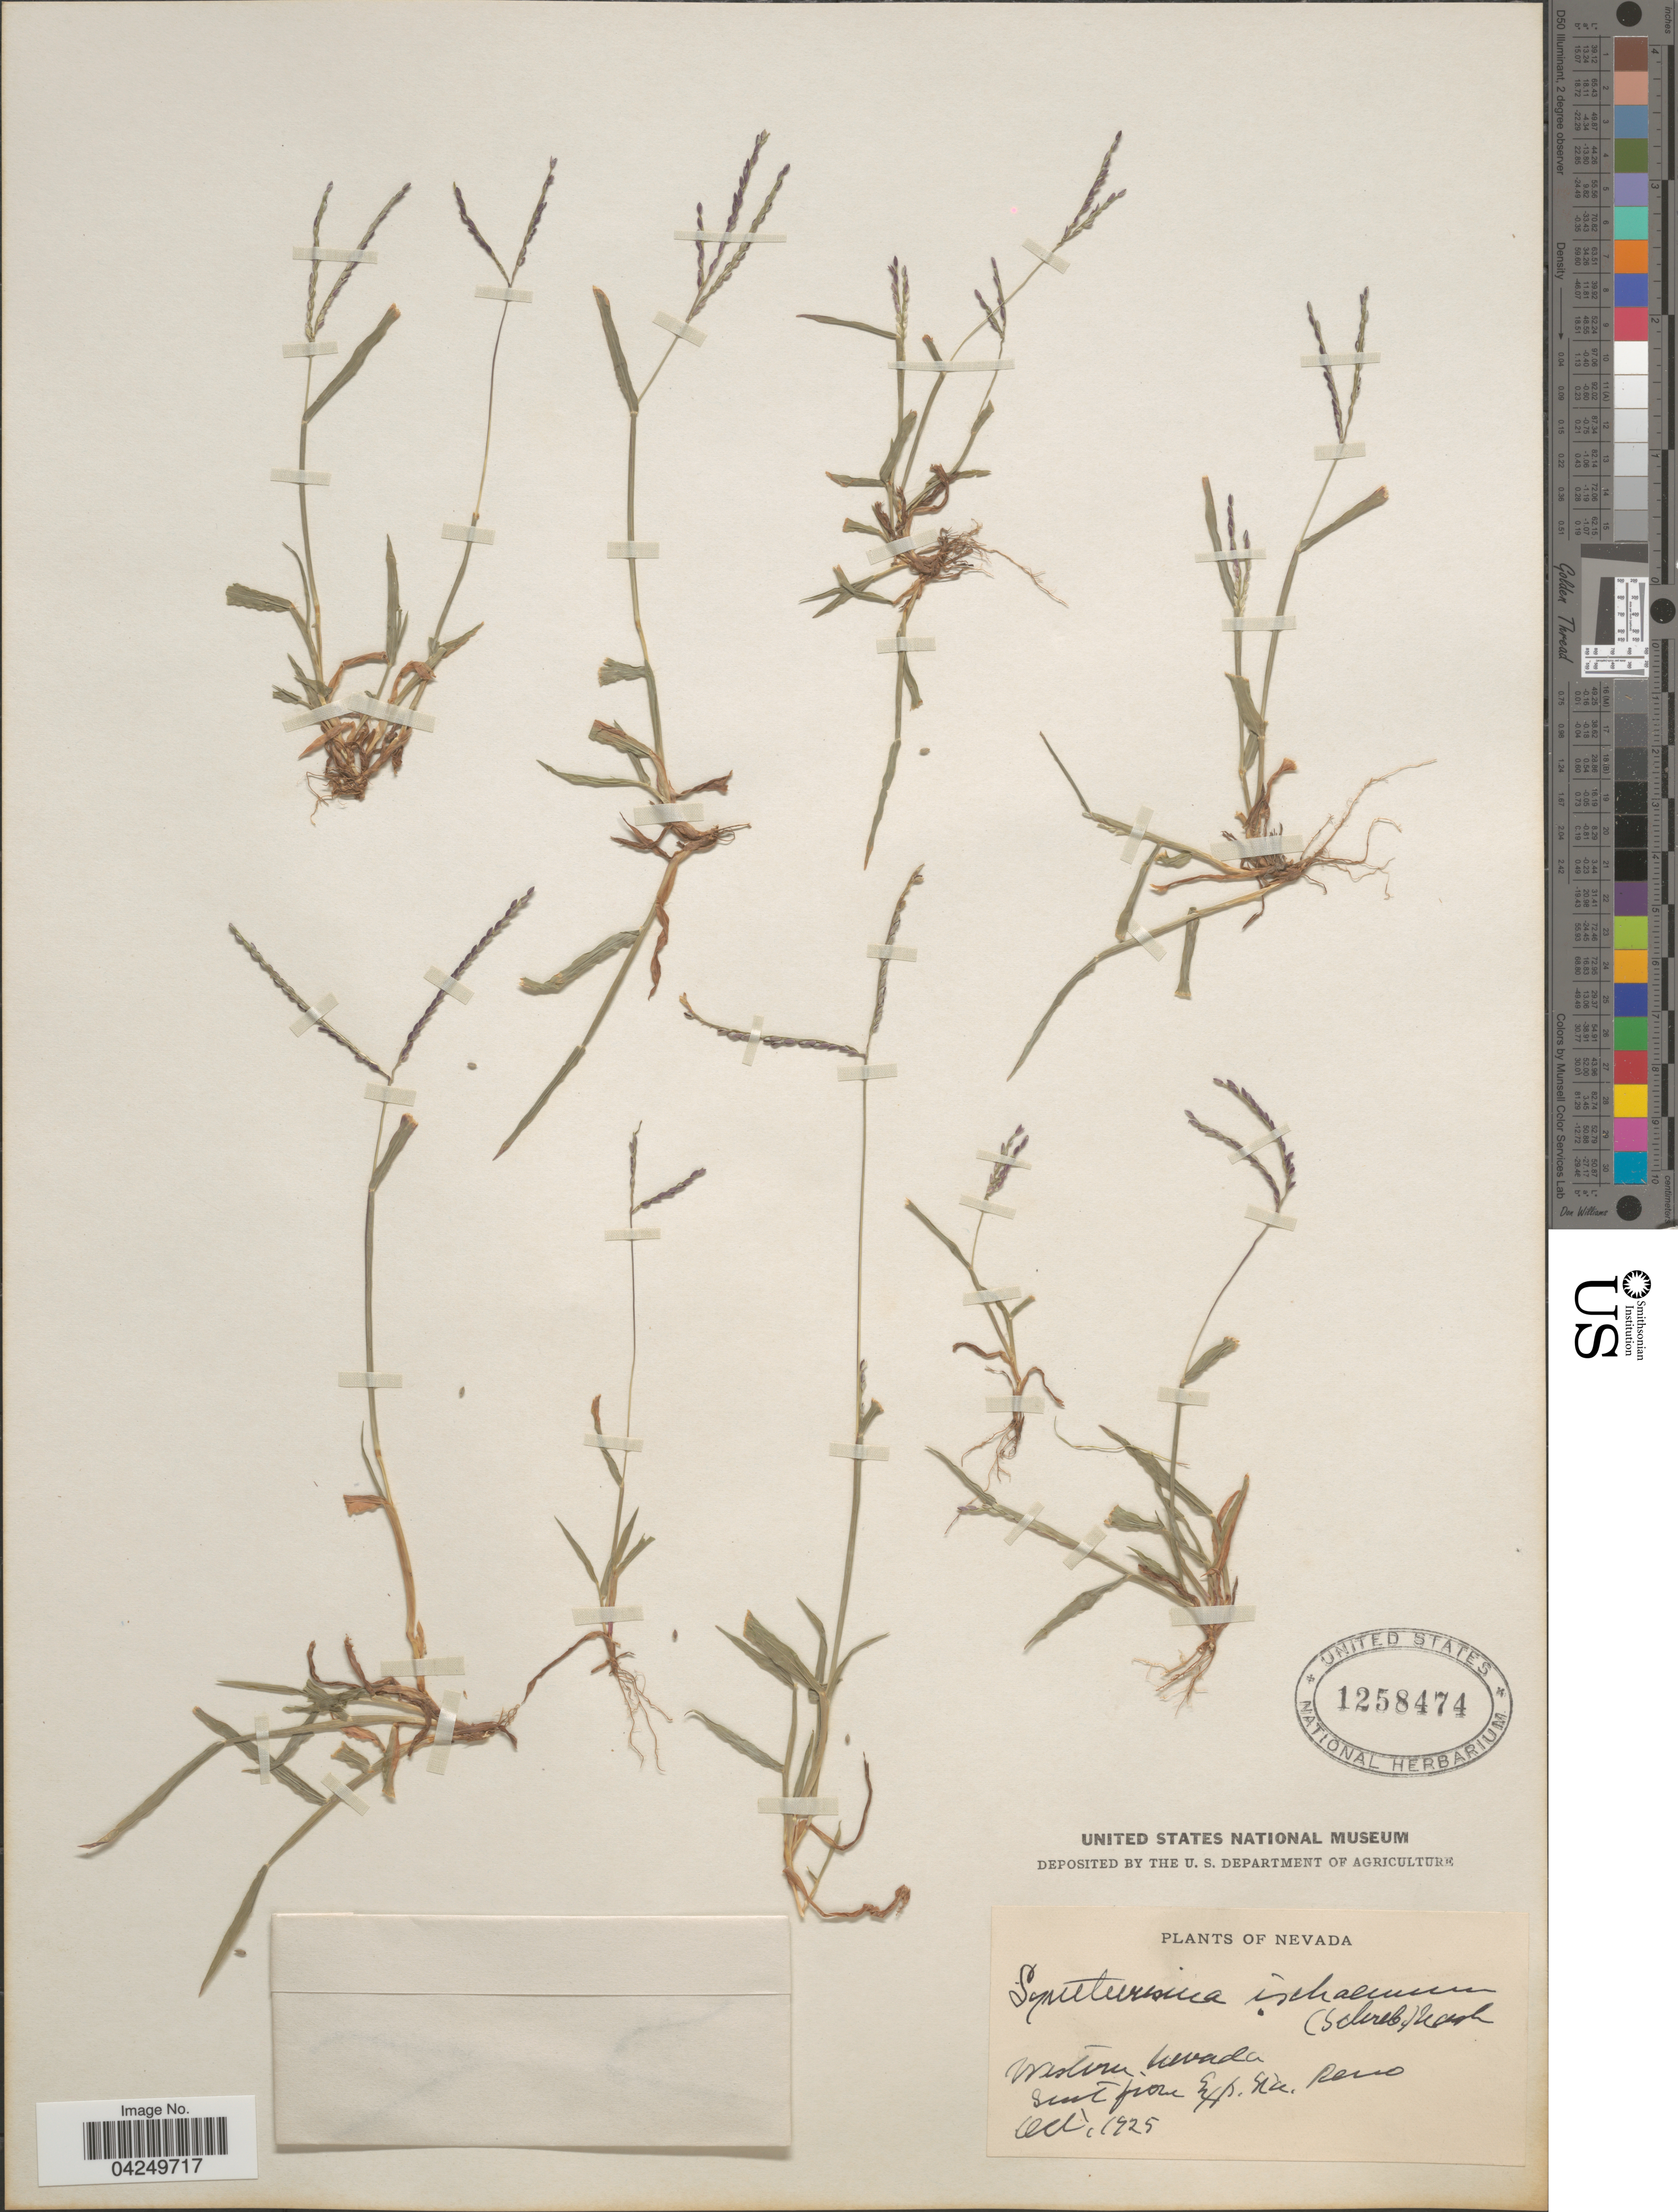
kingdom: Plantae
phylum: Tracheophyta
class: Liliopsida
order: Poales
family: Poaceae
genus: Digitaria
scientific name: Digitaria ischaemum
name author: (Schreber) Schreber ex Muhl.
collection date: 1925-10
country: United States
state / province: Nevada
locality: Western Nevada.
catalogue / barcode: US 1258474